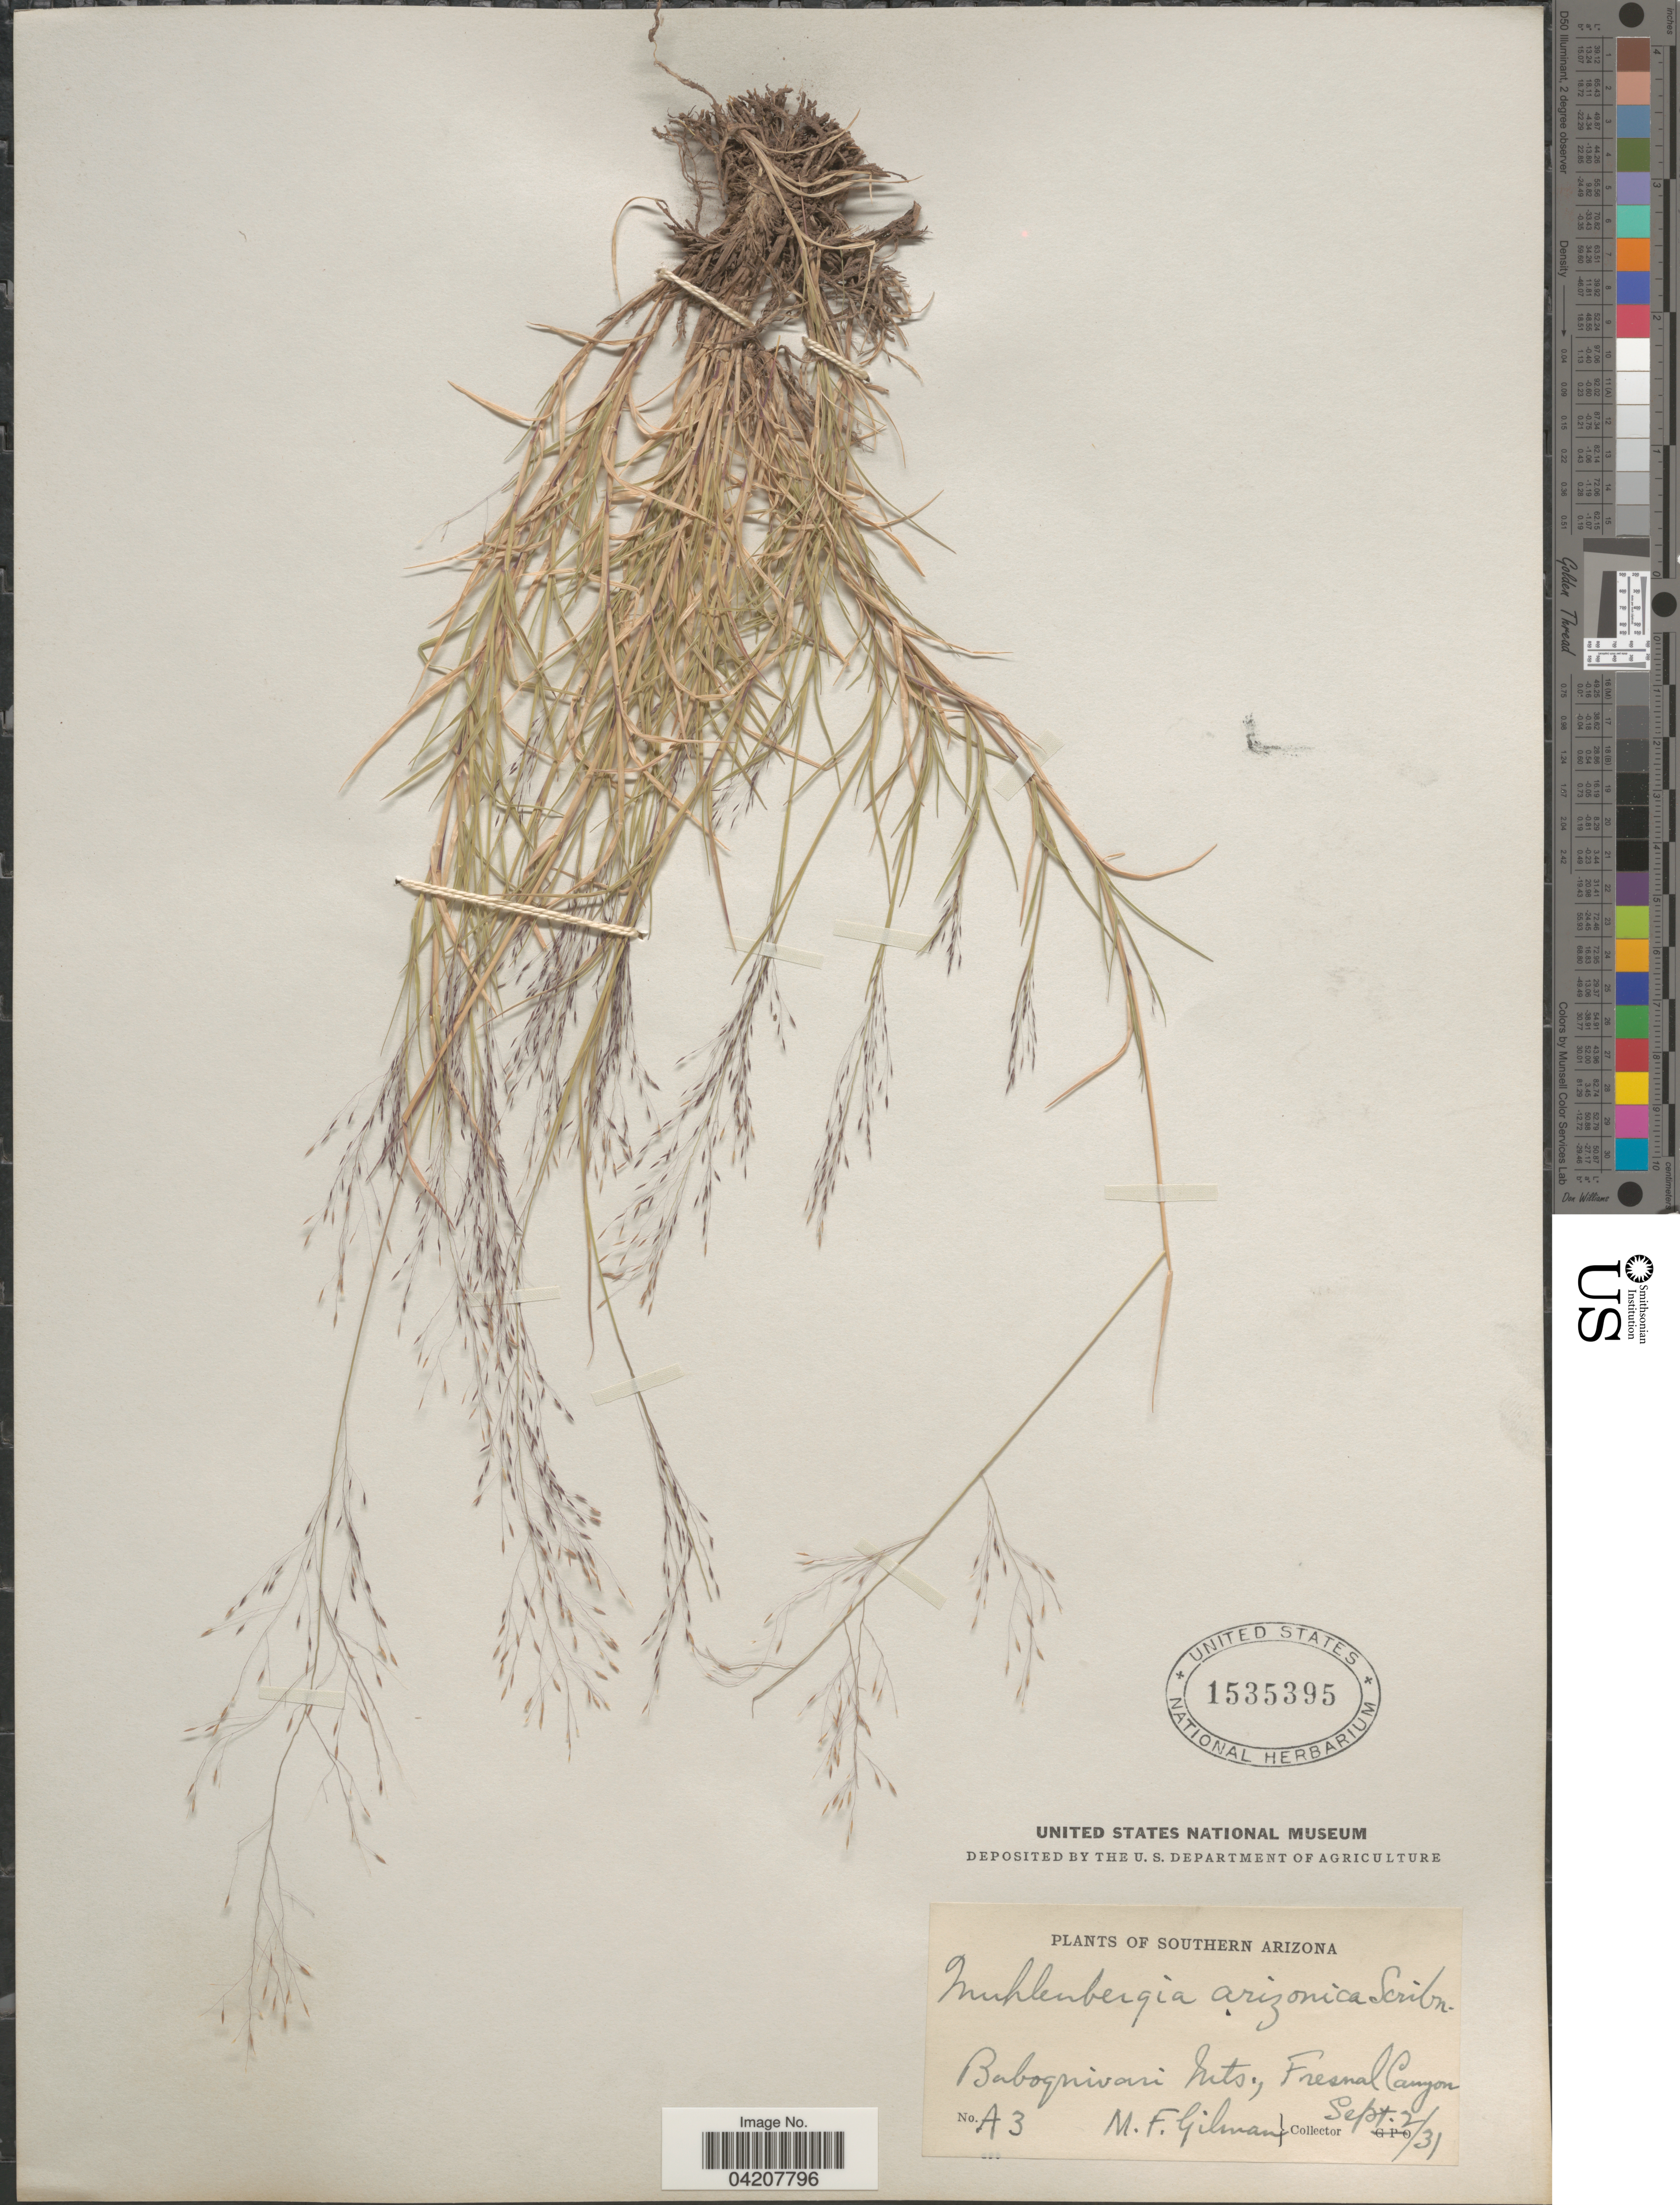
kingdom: Plantae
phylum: Tracheophyta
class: Liliopsida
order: Poales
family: Poaceae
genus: Muhlenbergia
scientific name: Muhlenbergia arizonica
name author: Scribn.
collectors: M. F. Gilman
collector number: A3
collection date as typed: Transcribed d/m/y: 2/9/31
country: United States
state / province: Arizona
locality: Southern Arizona. Baboquivari Mts., Fresnal Canyon.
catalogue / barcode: US 1535395